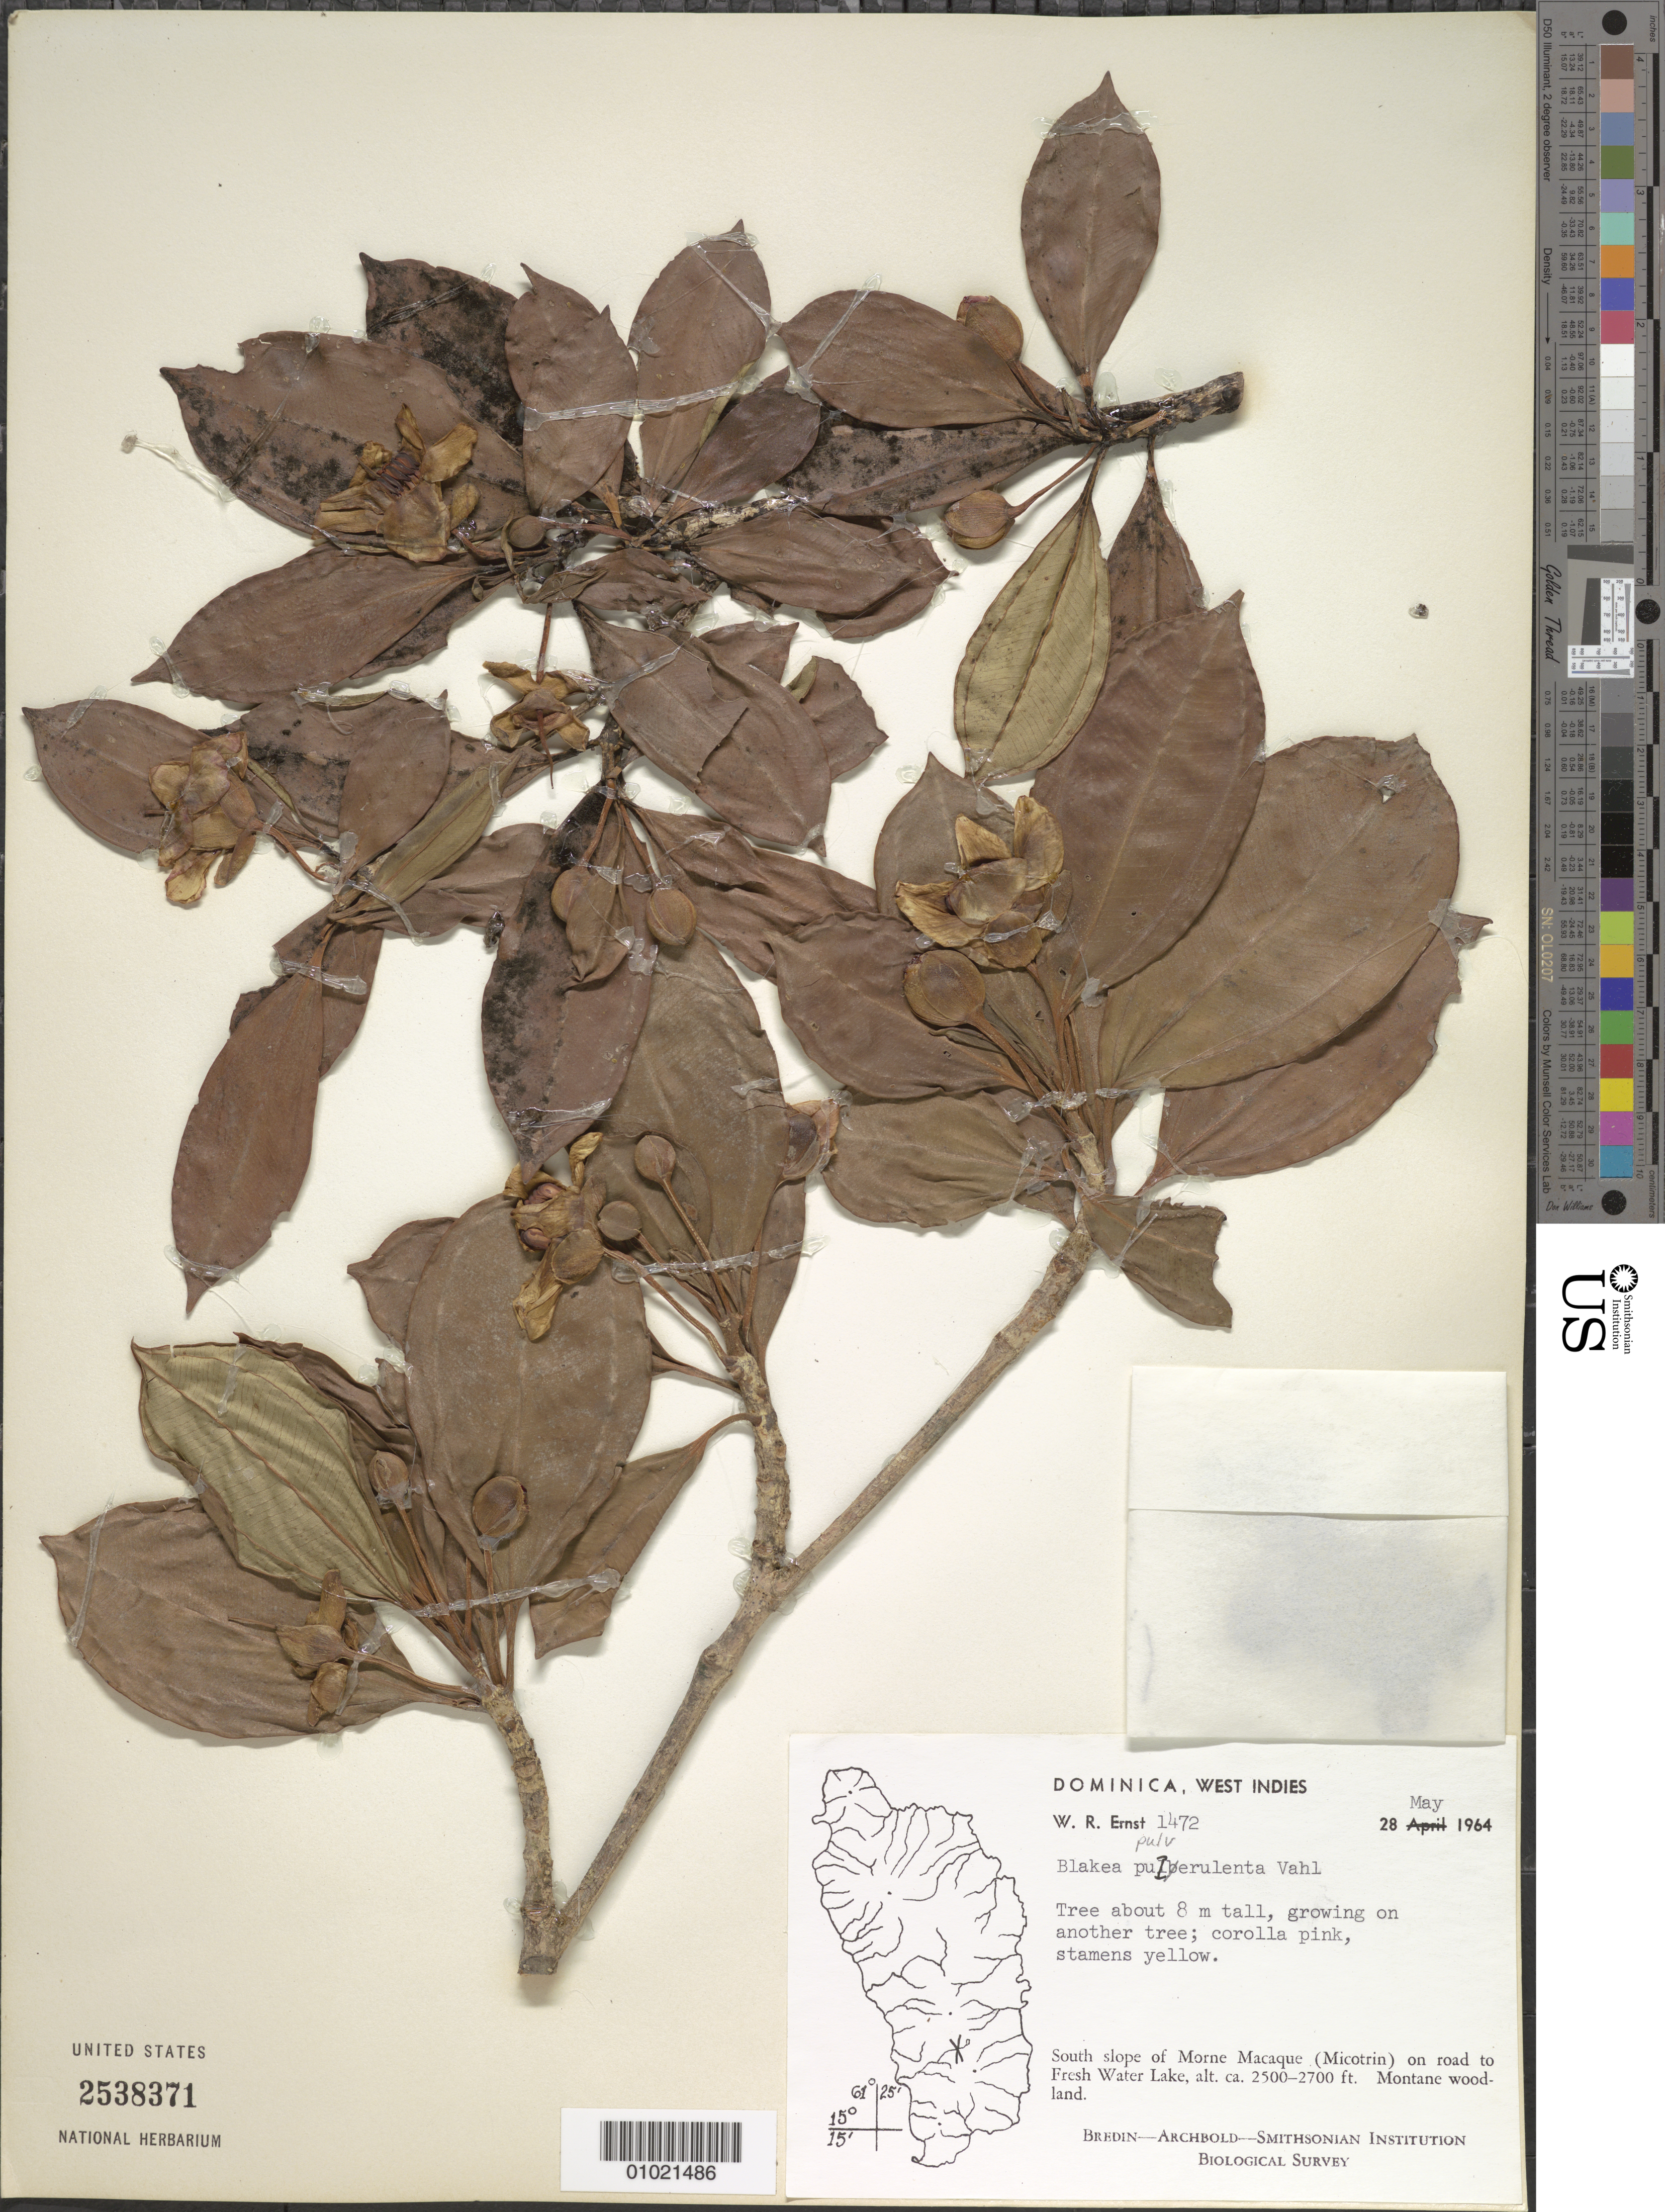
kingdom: Plantae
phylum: Tracheophyta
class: Magnoliopsida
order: Myrtales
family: Melastomataceae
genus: Blakea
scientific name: Blakea pulverulenta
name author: Vahl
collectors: W. R. Ernst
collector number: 1472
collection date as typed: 28 May 1964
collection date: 1964-05-28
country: Dominica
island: Dominica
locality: South slope of Morne Macaque (Micotrin) on road to Fresh Water lake, Montane woodland.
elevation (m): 762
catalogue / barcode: US 2538371